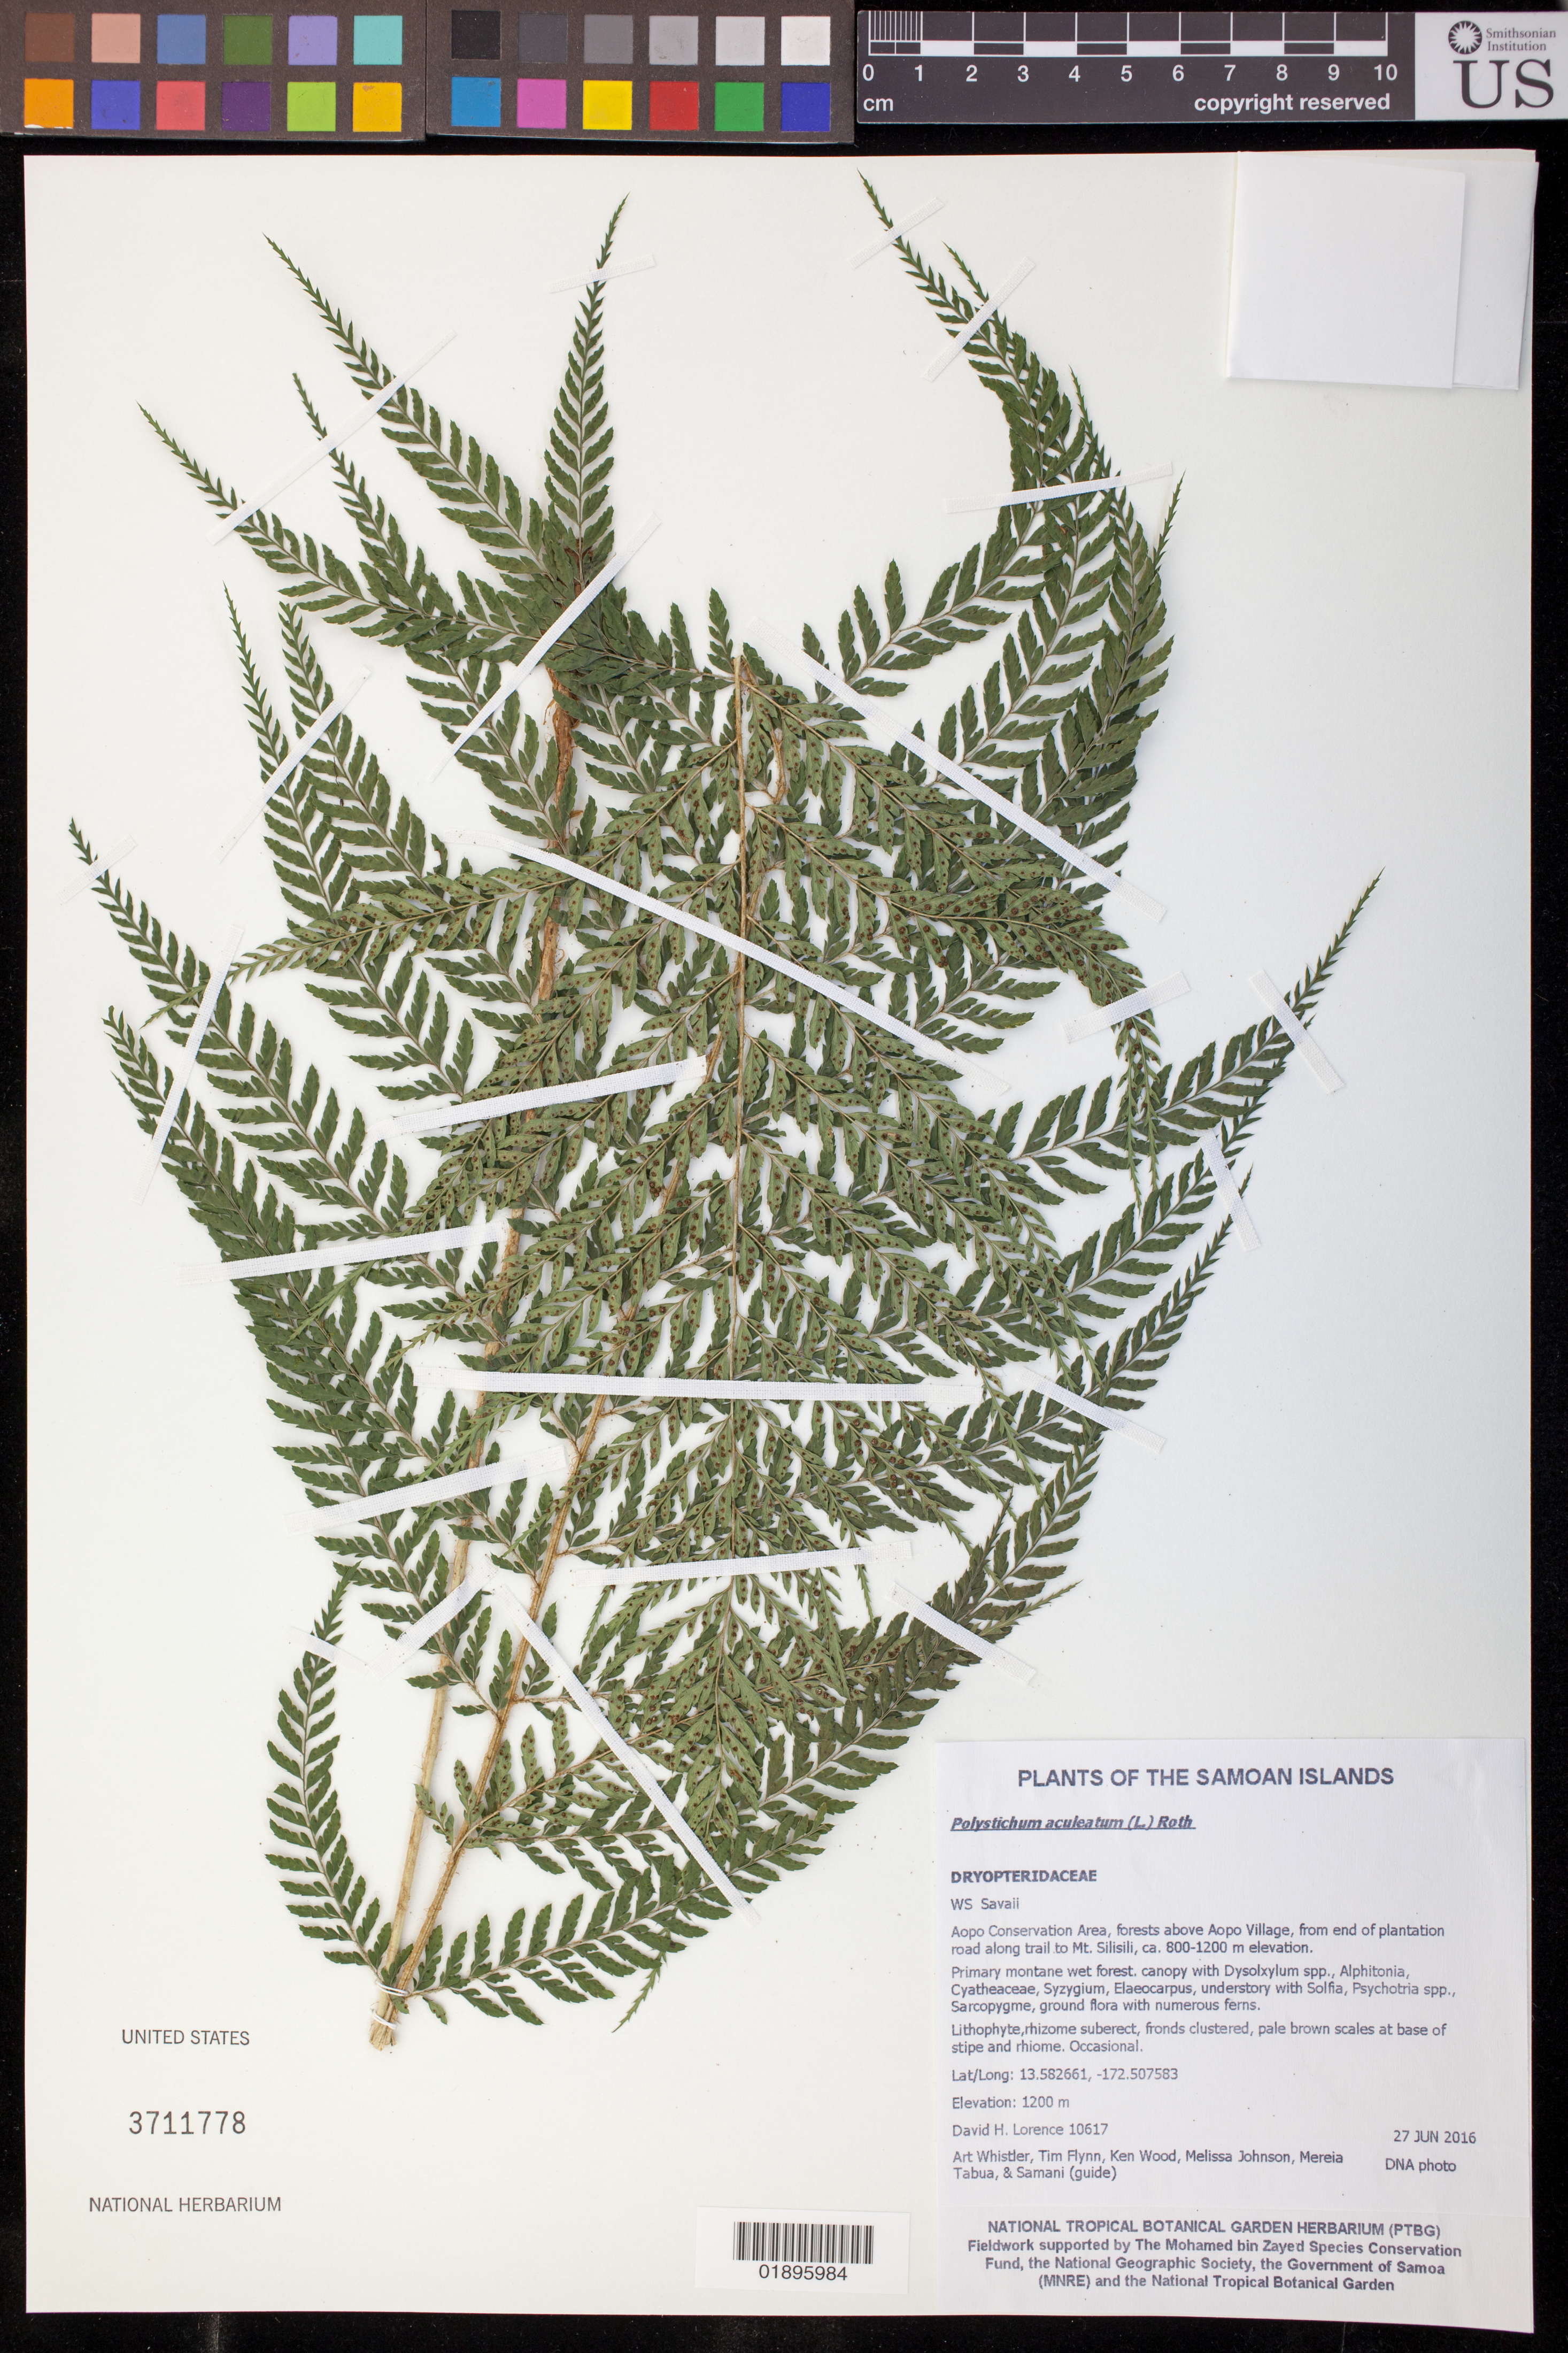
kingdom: Plantae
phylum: Tracheophyta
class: Polypodiopsida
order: Polypodiales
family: Dryopteridaceae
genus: Polystichum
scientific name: Polystichum aculeatum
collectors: D. Lorence, A. Whistler, J. Atherton, F. Enoka & J. Pisi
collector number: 10617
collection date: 2016-06-27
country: Samoa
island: Savai'i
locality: Aopo Conservation Area, forests above Aopo Village, from end of plantation road along trail to Mt. Silisili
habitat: Primary montane wet forest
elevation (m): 1200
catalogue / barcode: US 3711778